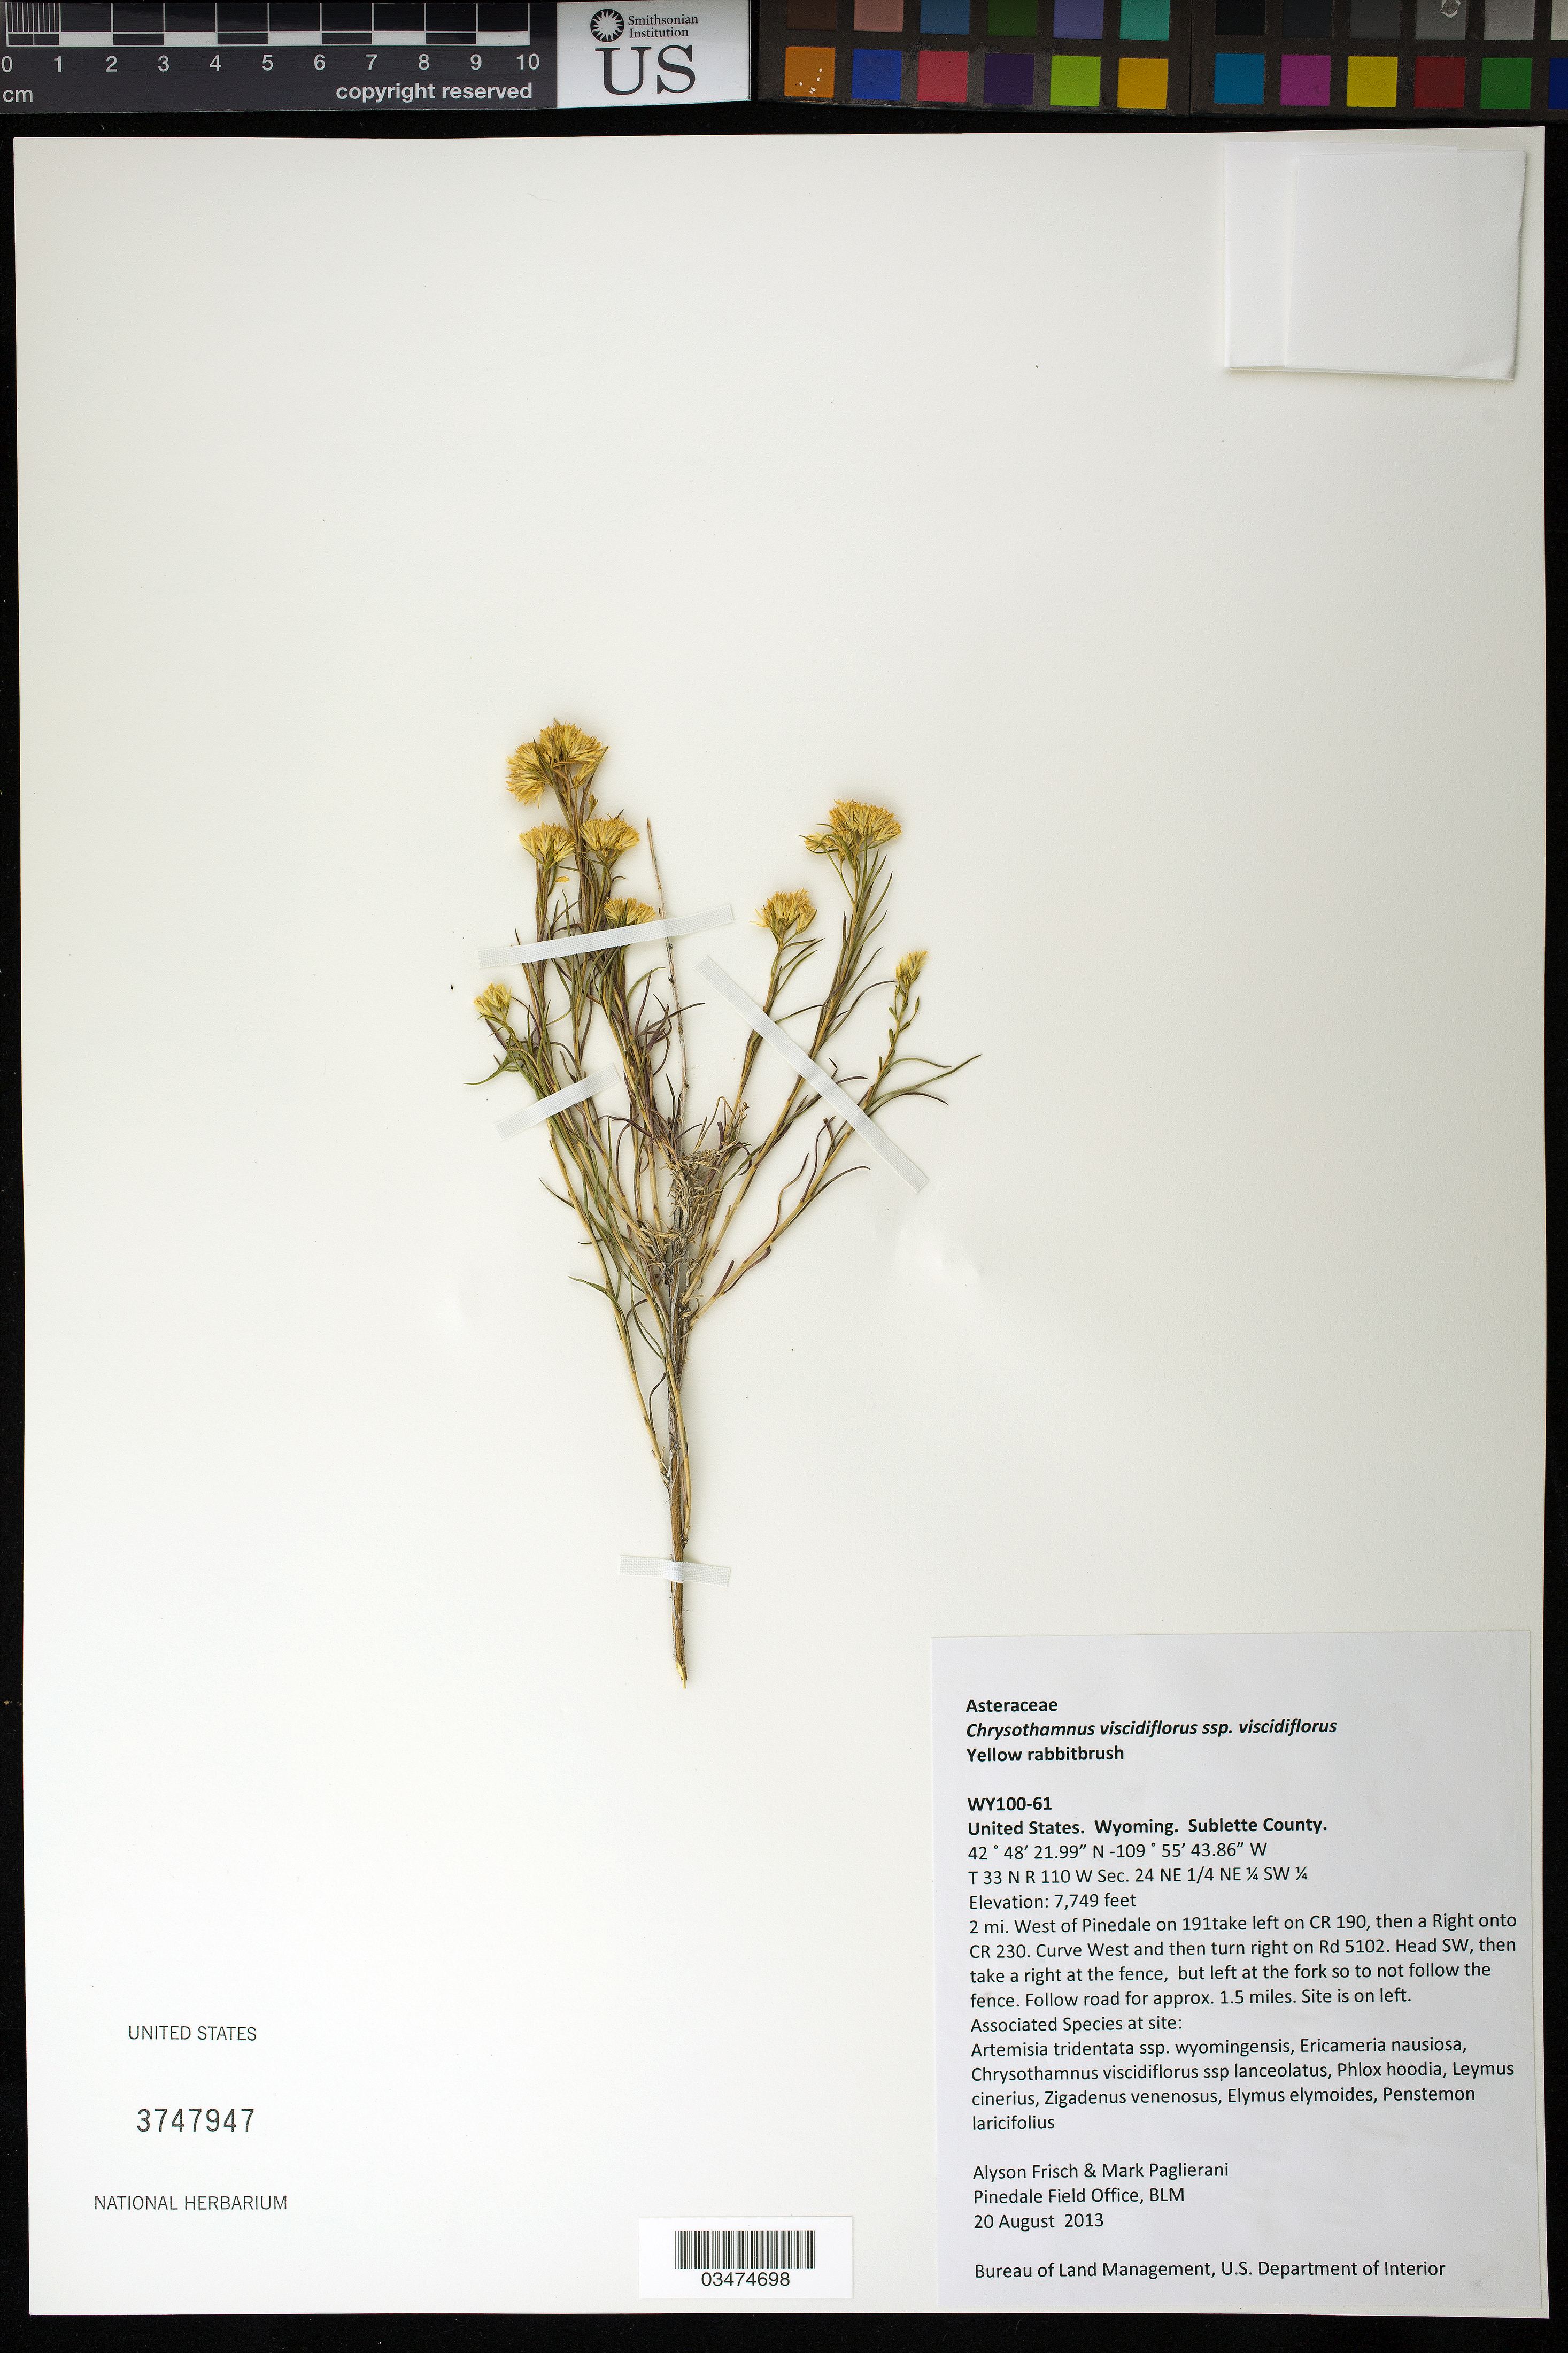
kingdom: Plantae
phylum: Tracheophyta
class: Magnoliopsida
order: Asterales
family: Asteraceae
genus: Chrysothamnus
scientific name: Chrysothamnus viscidiflorus var. viscidiflorus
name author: (Hook.) Nutt.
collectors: A. Frisch & M. Paglierani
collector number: WY100-61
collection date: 2013-08-20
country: United States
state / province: Wyoming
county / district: Sublette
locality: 2 mi. W of Pinedale on 191, left on CR 190, right on CR 230, right on Rd 5102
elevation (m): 2362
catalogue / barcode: US 3747947